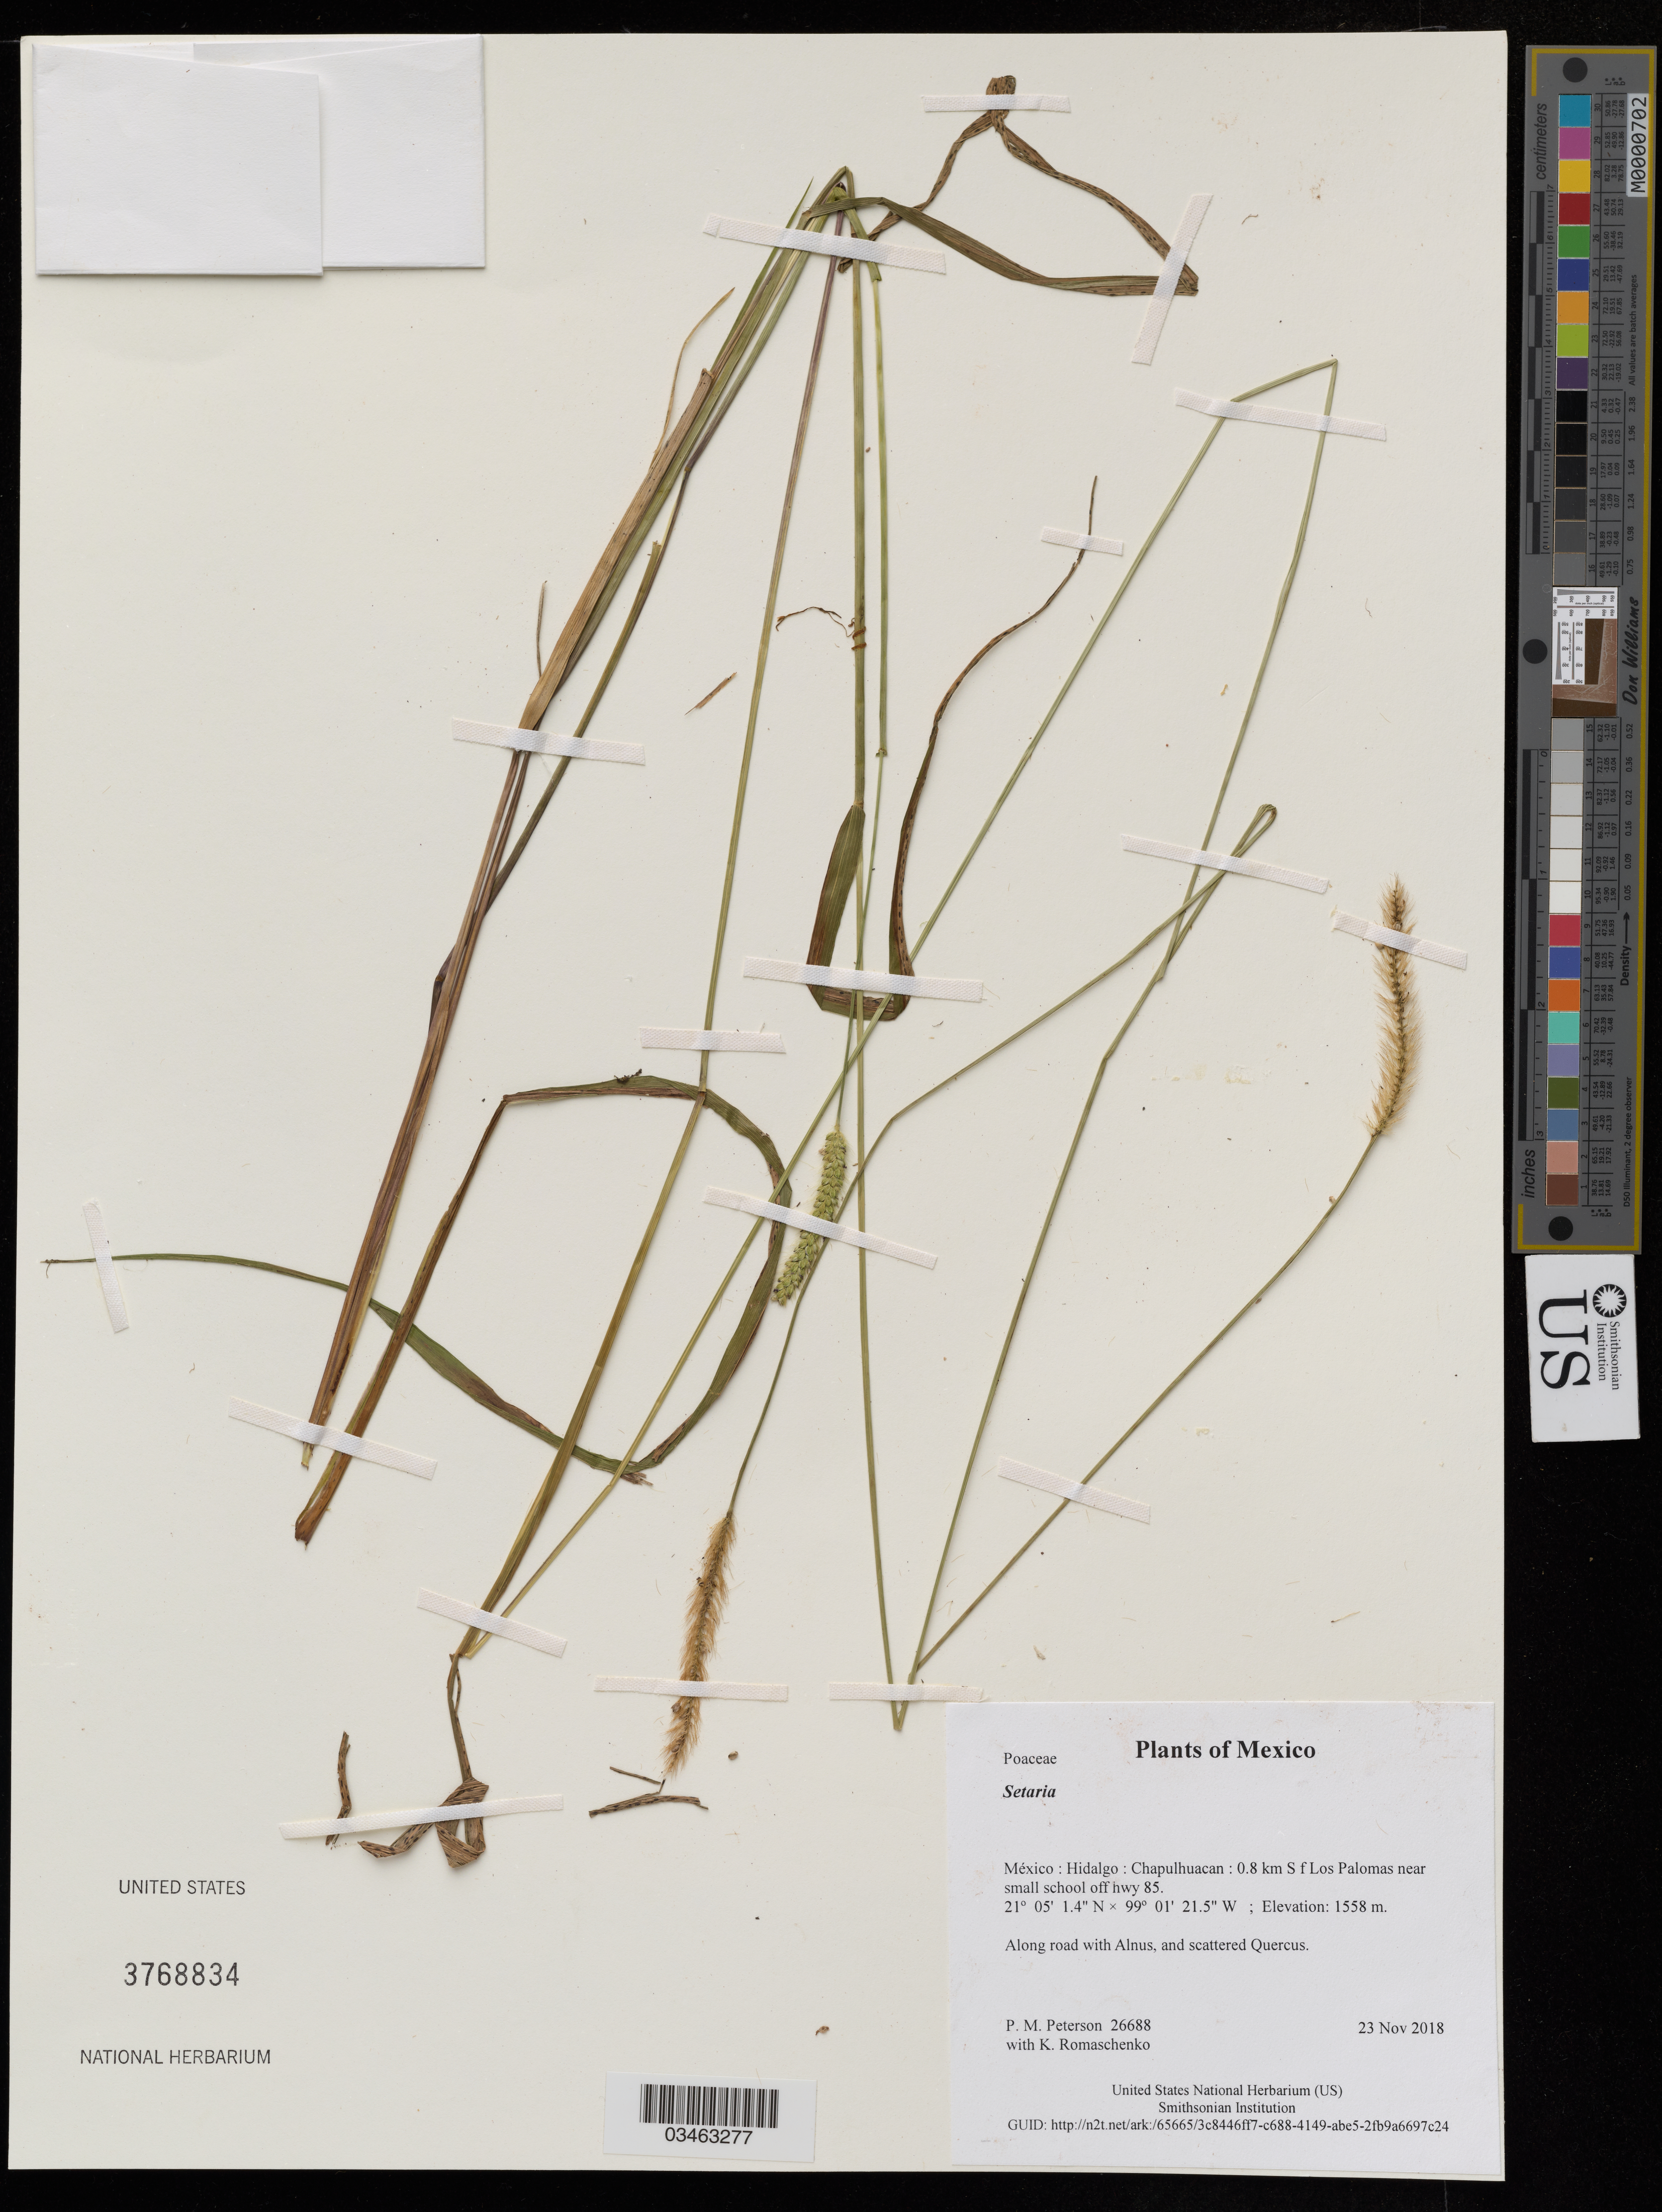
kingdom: Plantae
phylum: Tracheophyta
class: Liliopsida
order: Poales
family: Poaceae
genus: Setaria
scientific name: Setaria sp.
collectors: P. M. Peterson & K. Romaschenko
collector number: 26688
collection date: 2018-11-23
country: México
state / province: Hidalgo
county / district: Chapulhuacan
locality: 0.8 km S f Los Palomas near small school off hwy 85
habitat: Along road with Alnus, and scattered Quercus.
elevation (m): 1558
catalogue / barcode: US 3768834